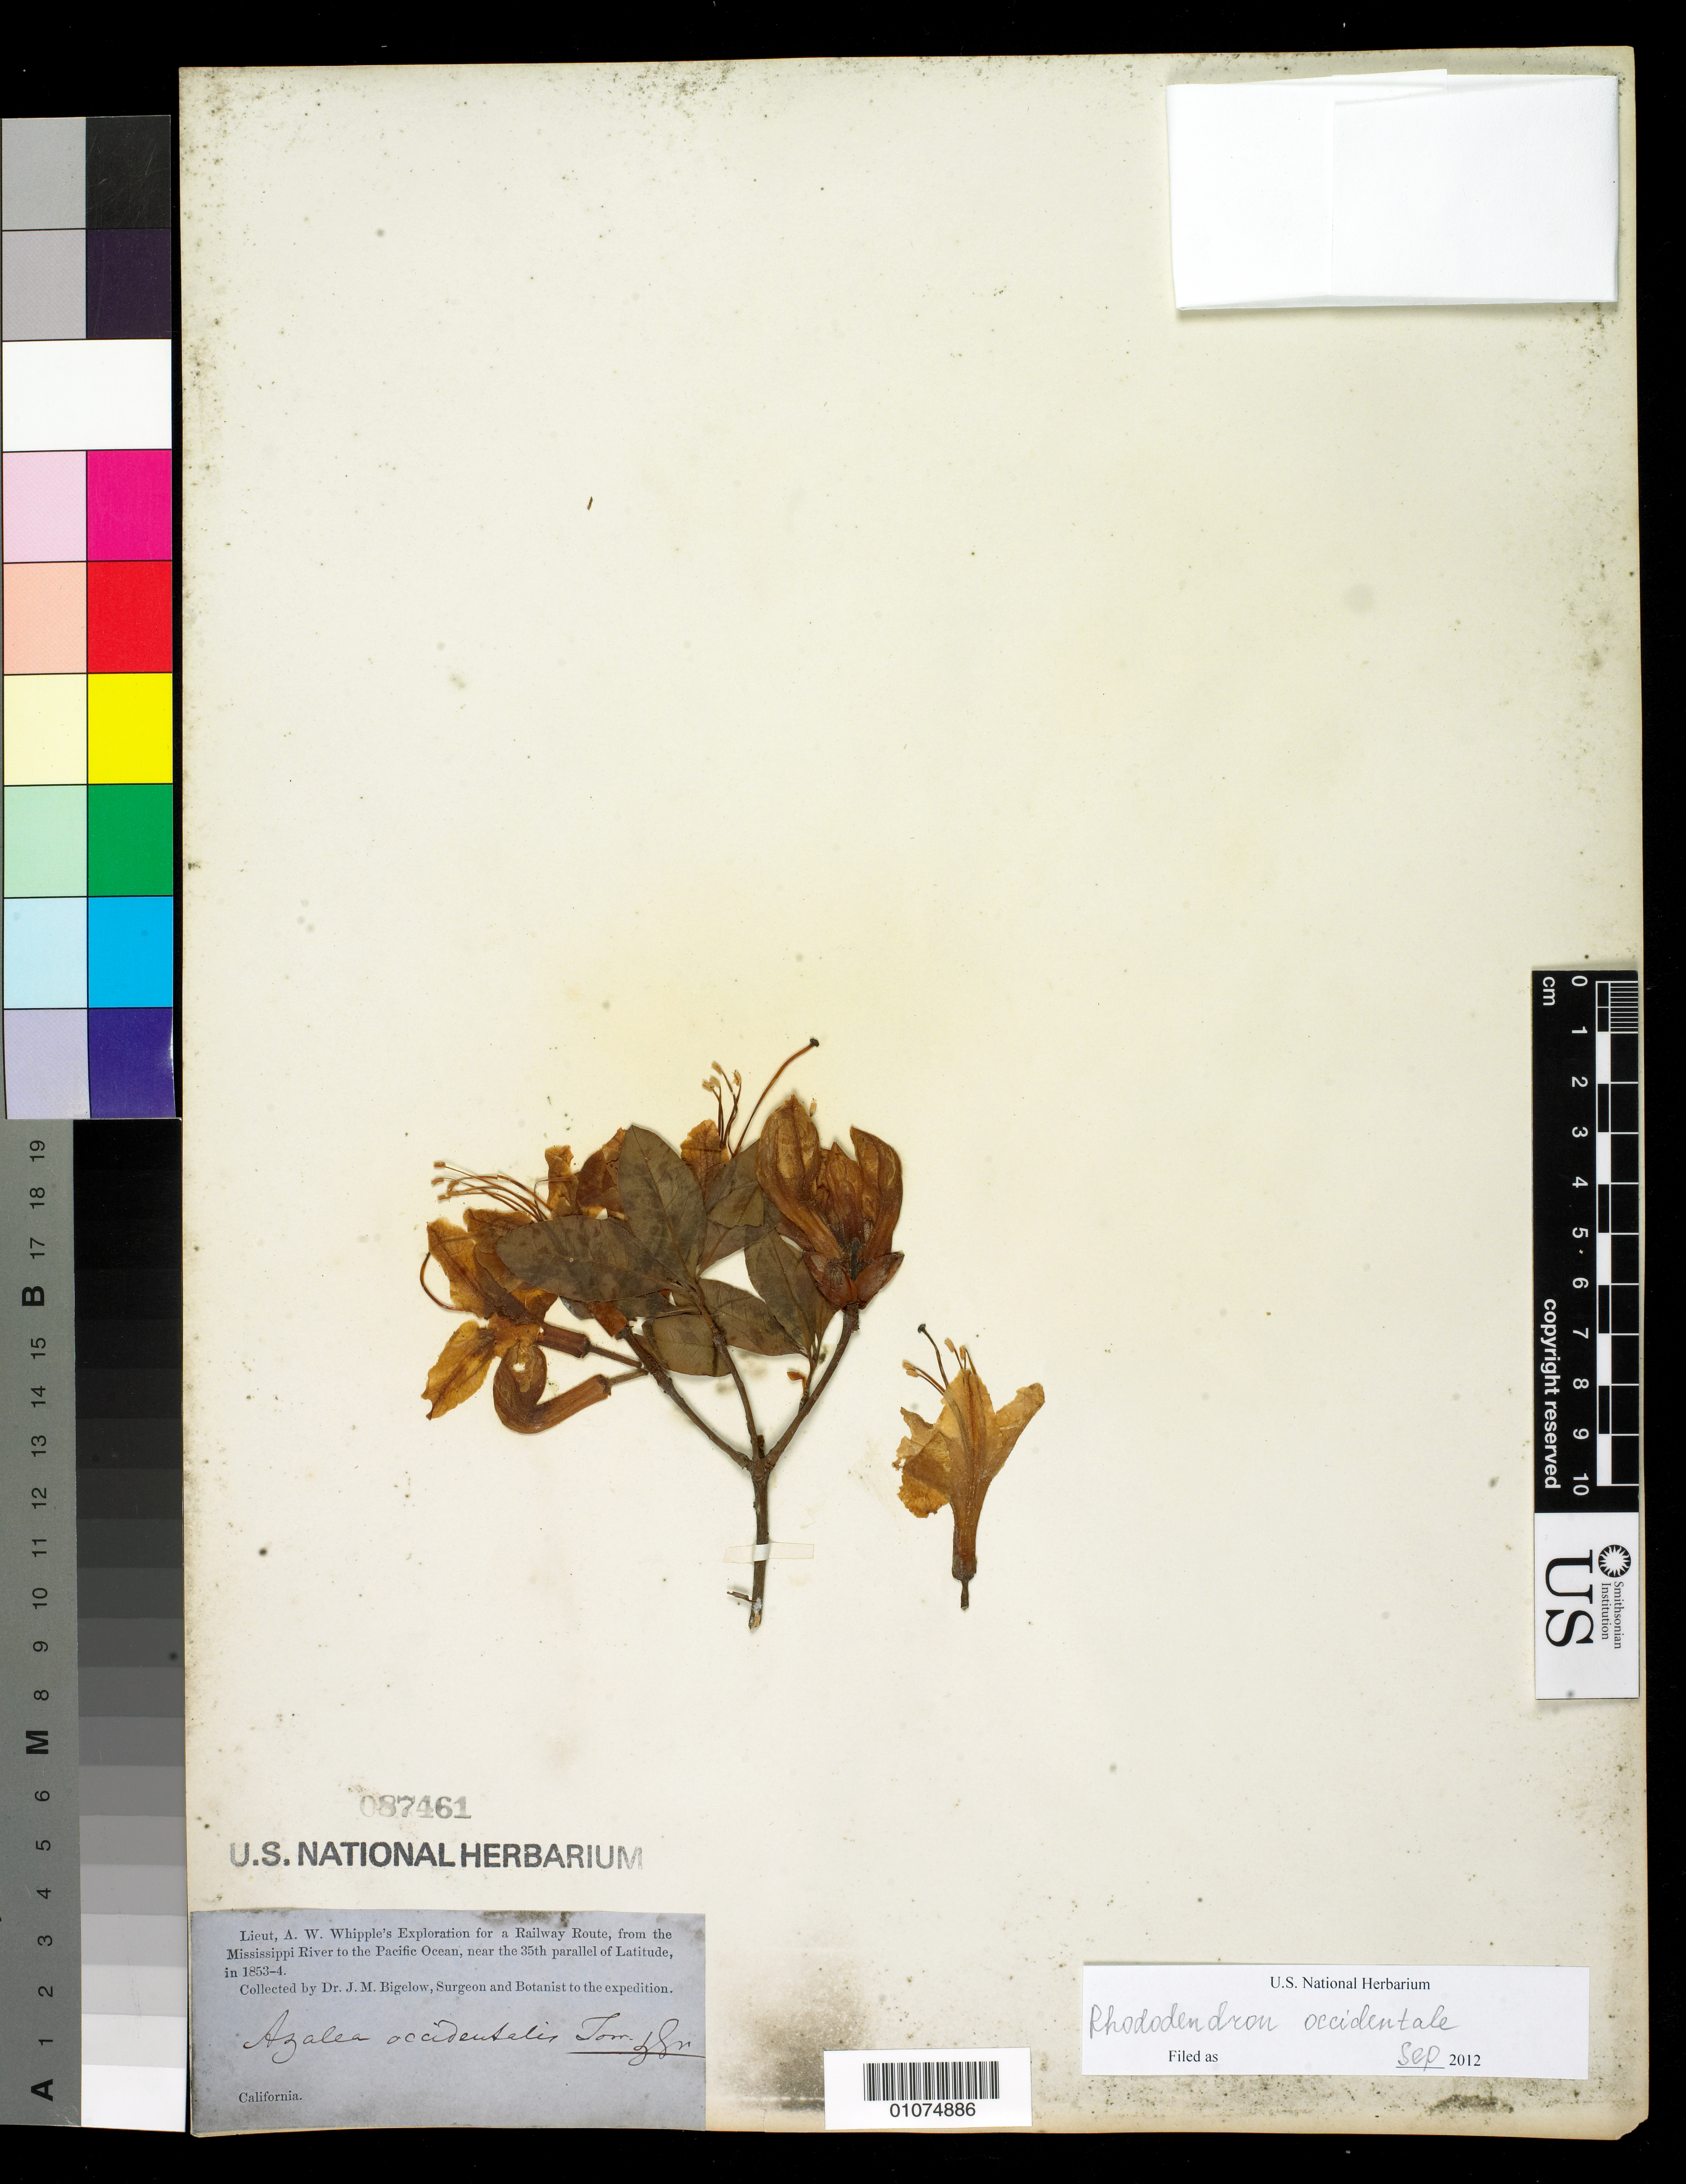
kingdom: Plantae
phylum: Tracheophyta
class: Magnoliopsida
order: Ericales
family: Ericaceae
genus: Rhododendron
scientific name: Rhododendron occidentale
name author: (Torr. & A. Gray) A. Gray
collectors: J. M. Bigelow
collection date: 1854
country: United States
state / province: California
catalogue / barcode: US 87461